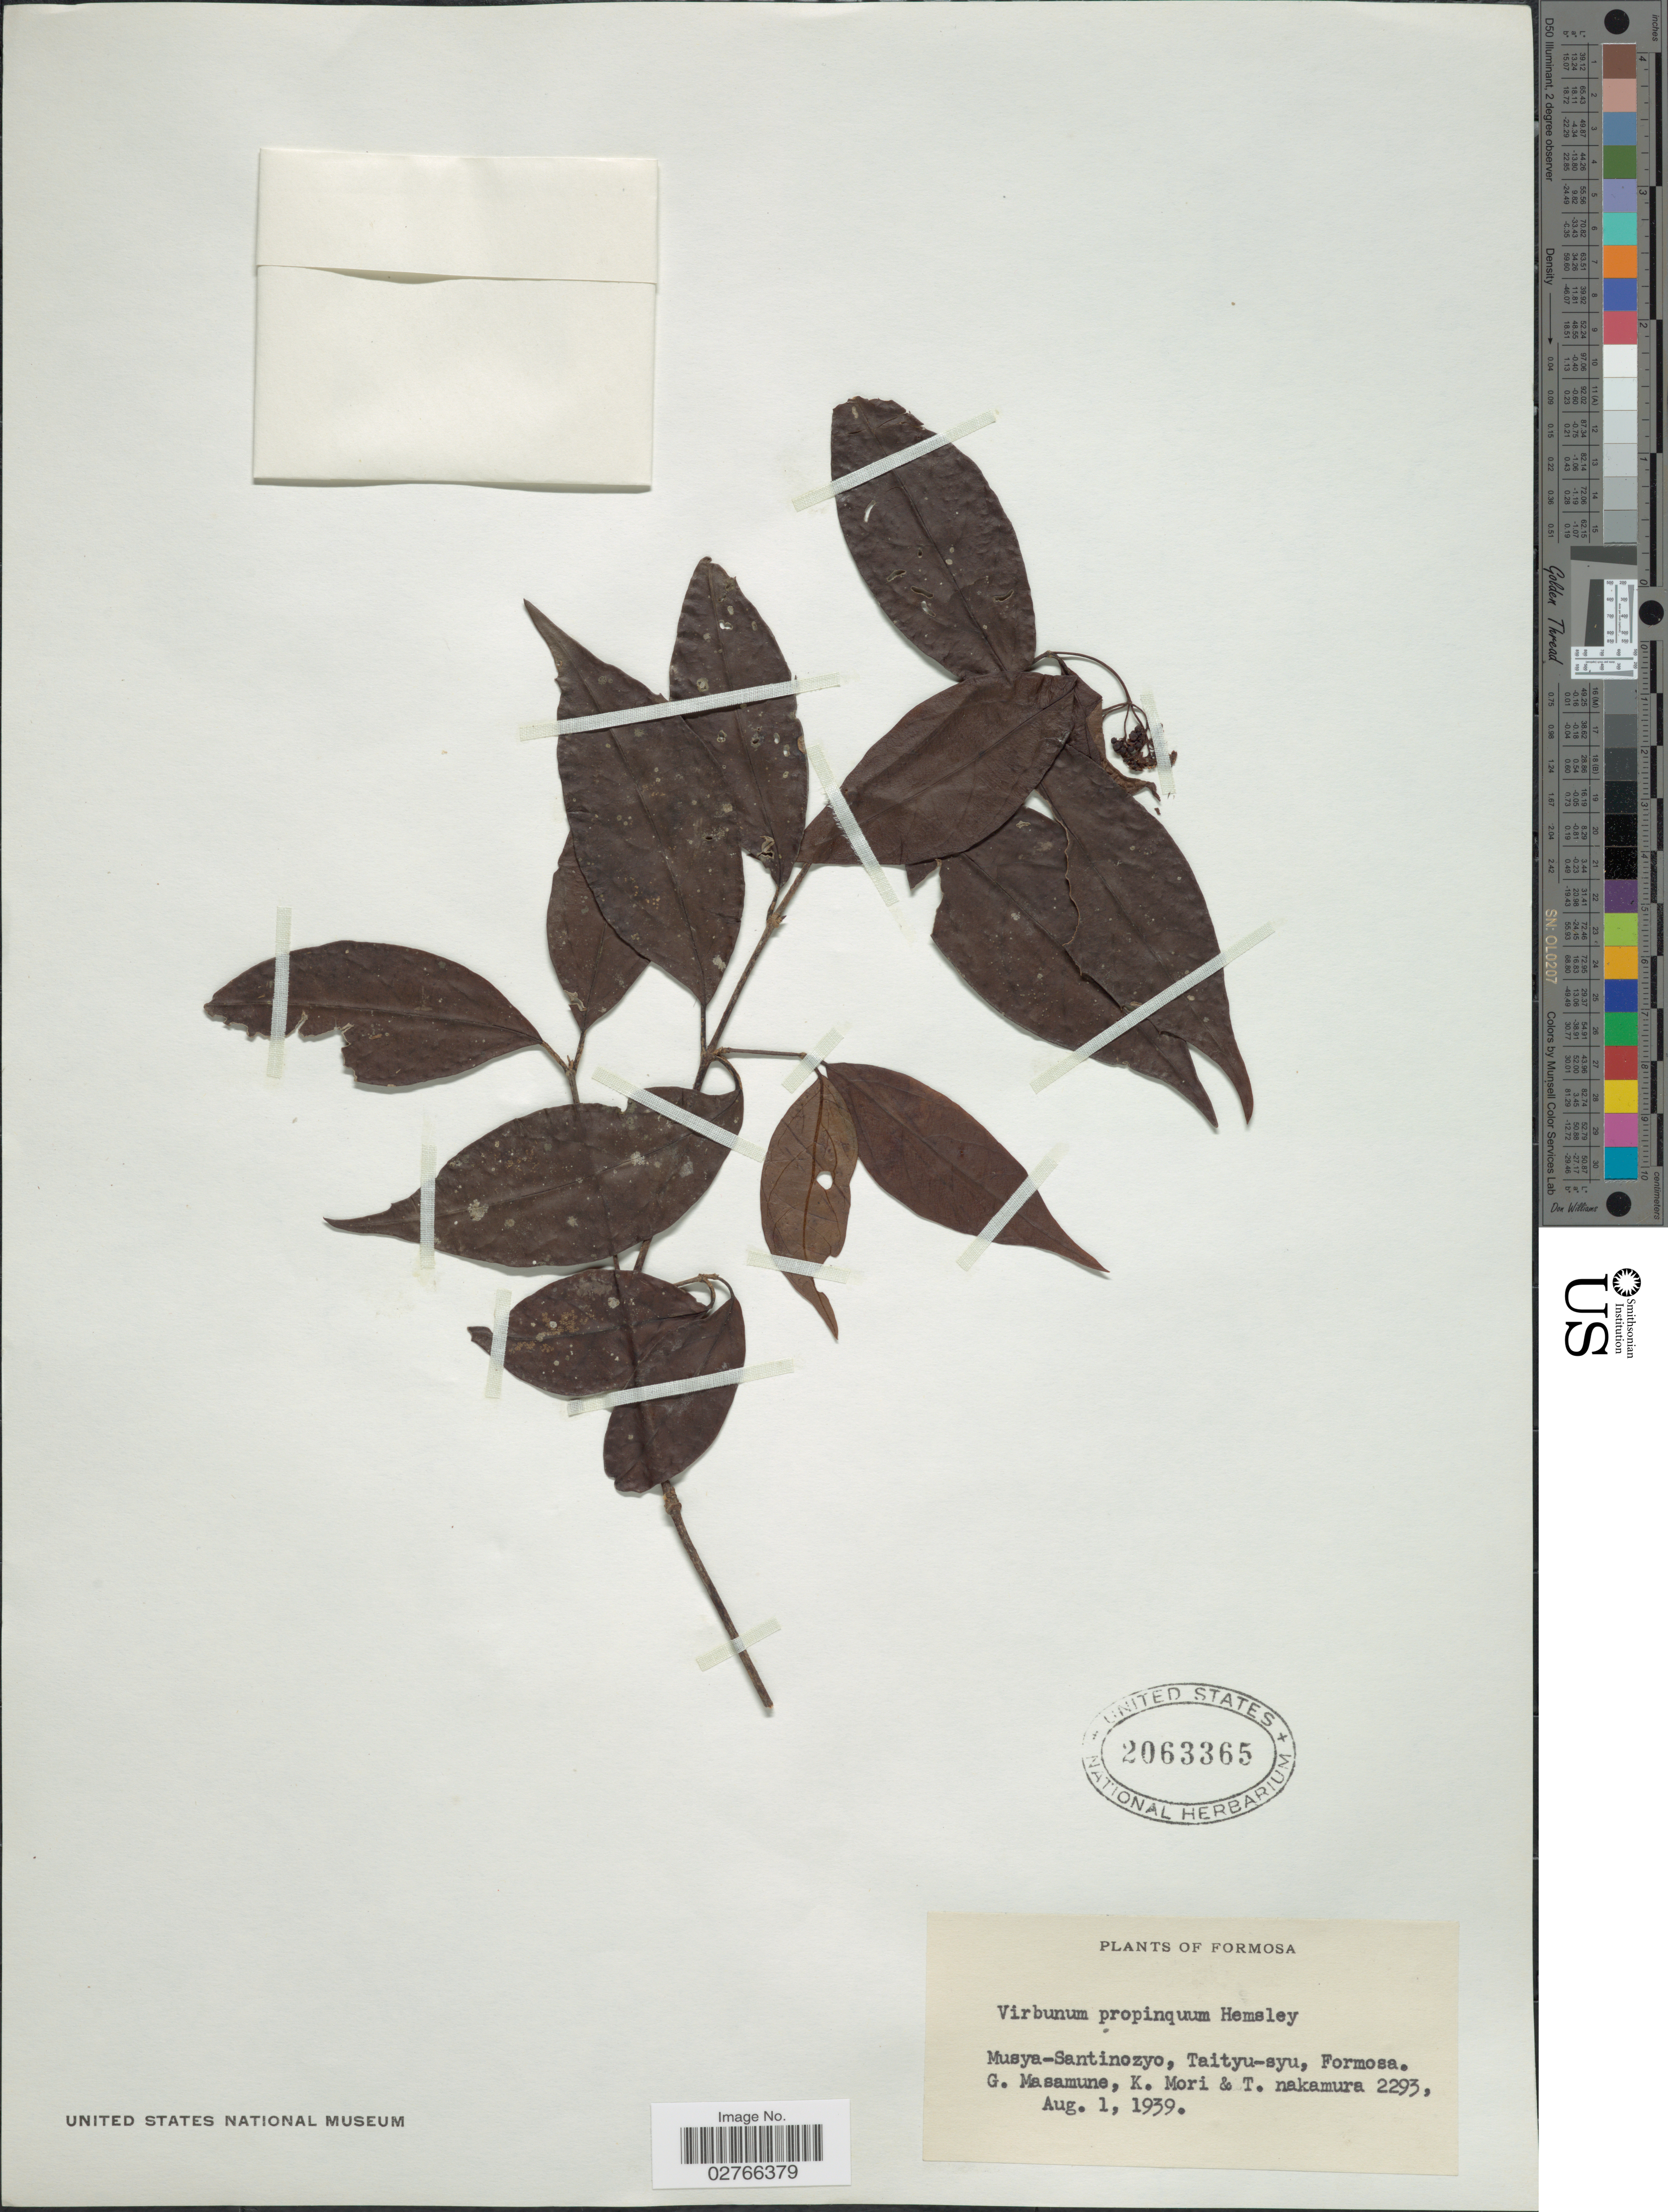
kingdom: Plantae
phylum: Tracheophyta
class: Magnoliopsida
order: Dipsacales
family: Viburnaceae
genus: Viburnum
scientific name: Viburnum propinquum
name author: Hemsl. in F.B. Forbes & Hemsl.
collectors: G. Masamune, K. Mori & T. Nakamura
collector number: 2293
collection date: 1939-08-01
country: Taiwan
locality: Musya-Santinozyo, Taityu-syu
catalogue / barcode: US 2063365